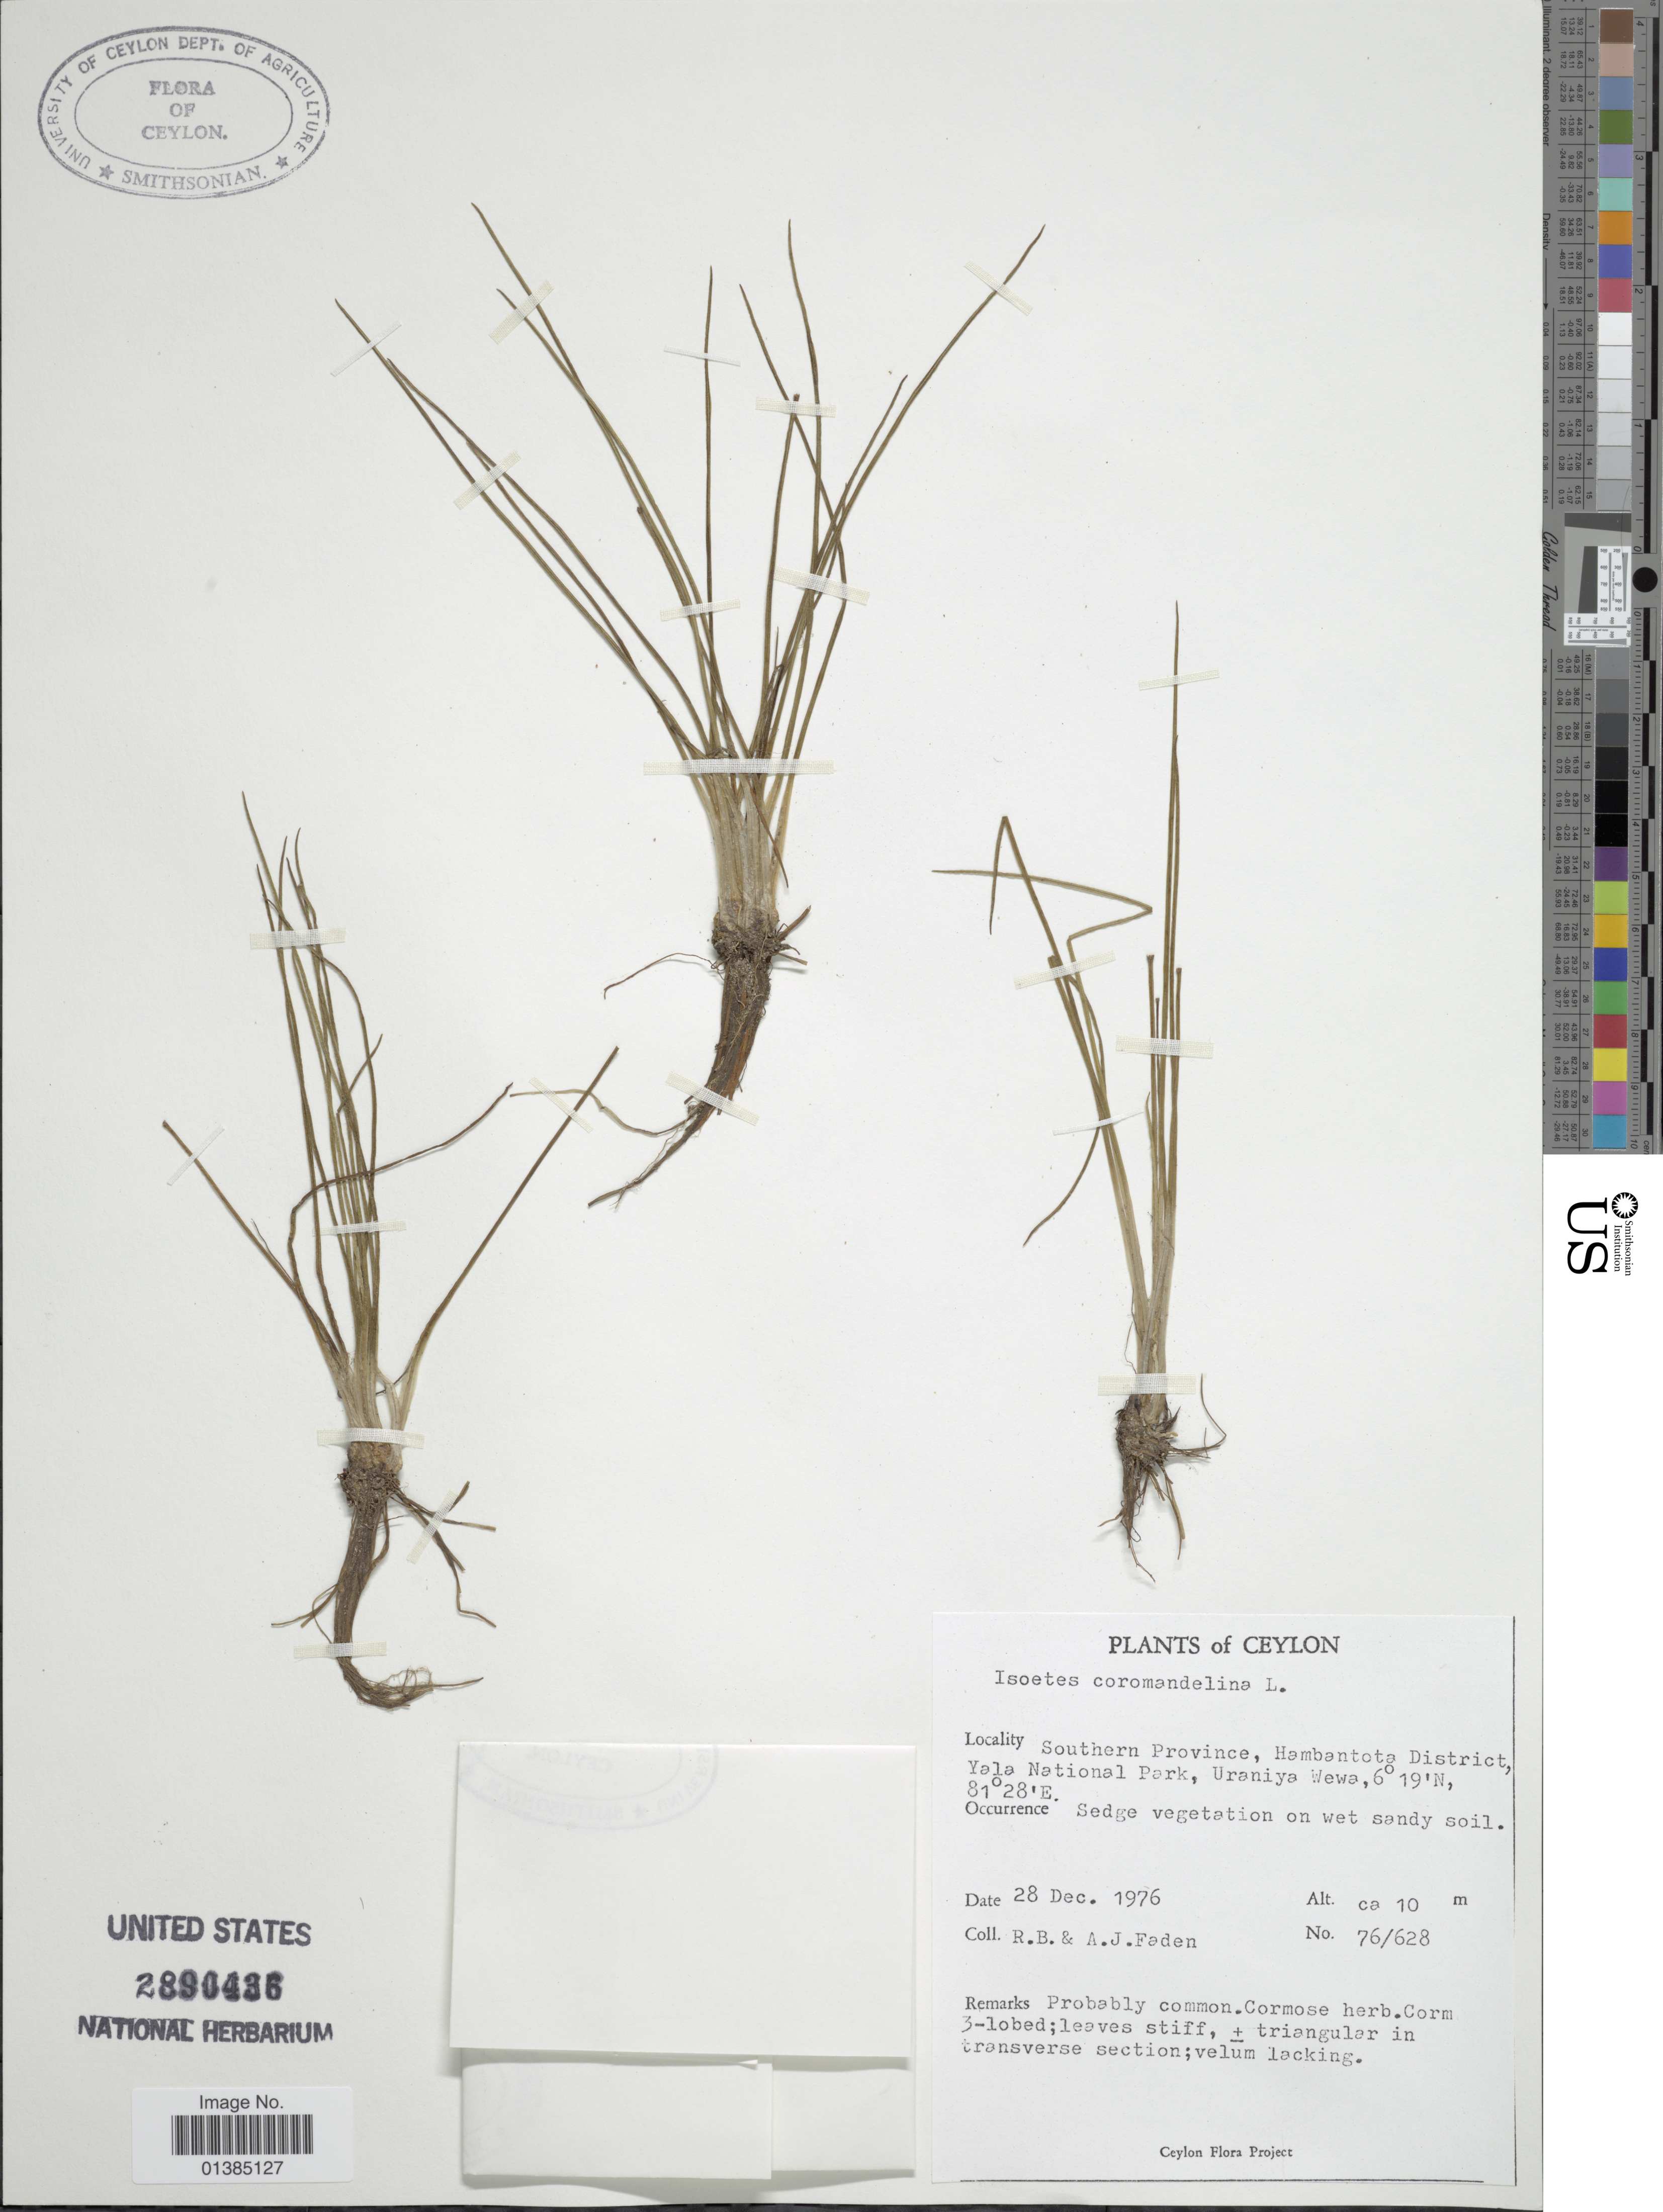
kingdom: Plantae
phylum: Tracheophyta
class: Lycopodiopsida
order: Isoetales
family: Isoetaceae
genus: Isoetes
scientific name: Isoetes coromandelina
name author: L. f.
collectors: R. B. Faden & A. J. Faden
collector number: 76/628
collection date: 1976-12-28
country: Sri Lanka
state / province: Northern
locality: Ceylon. Southern Province, Hambantota District, Yala National Park, Uraniya Wewa.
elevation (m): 10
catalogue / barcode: US 2890436